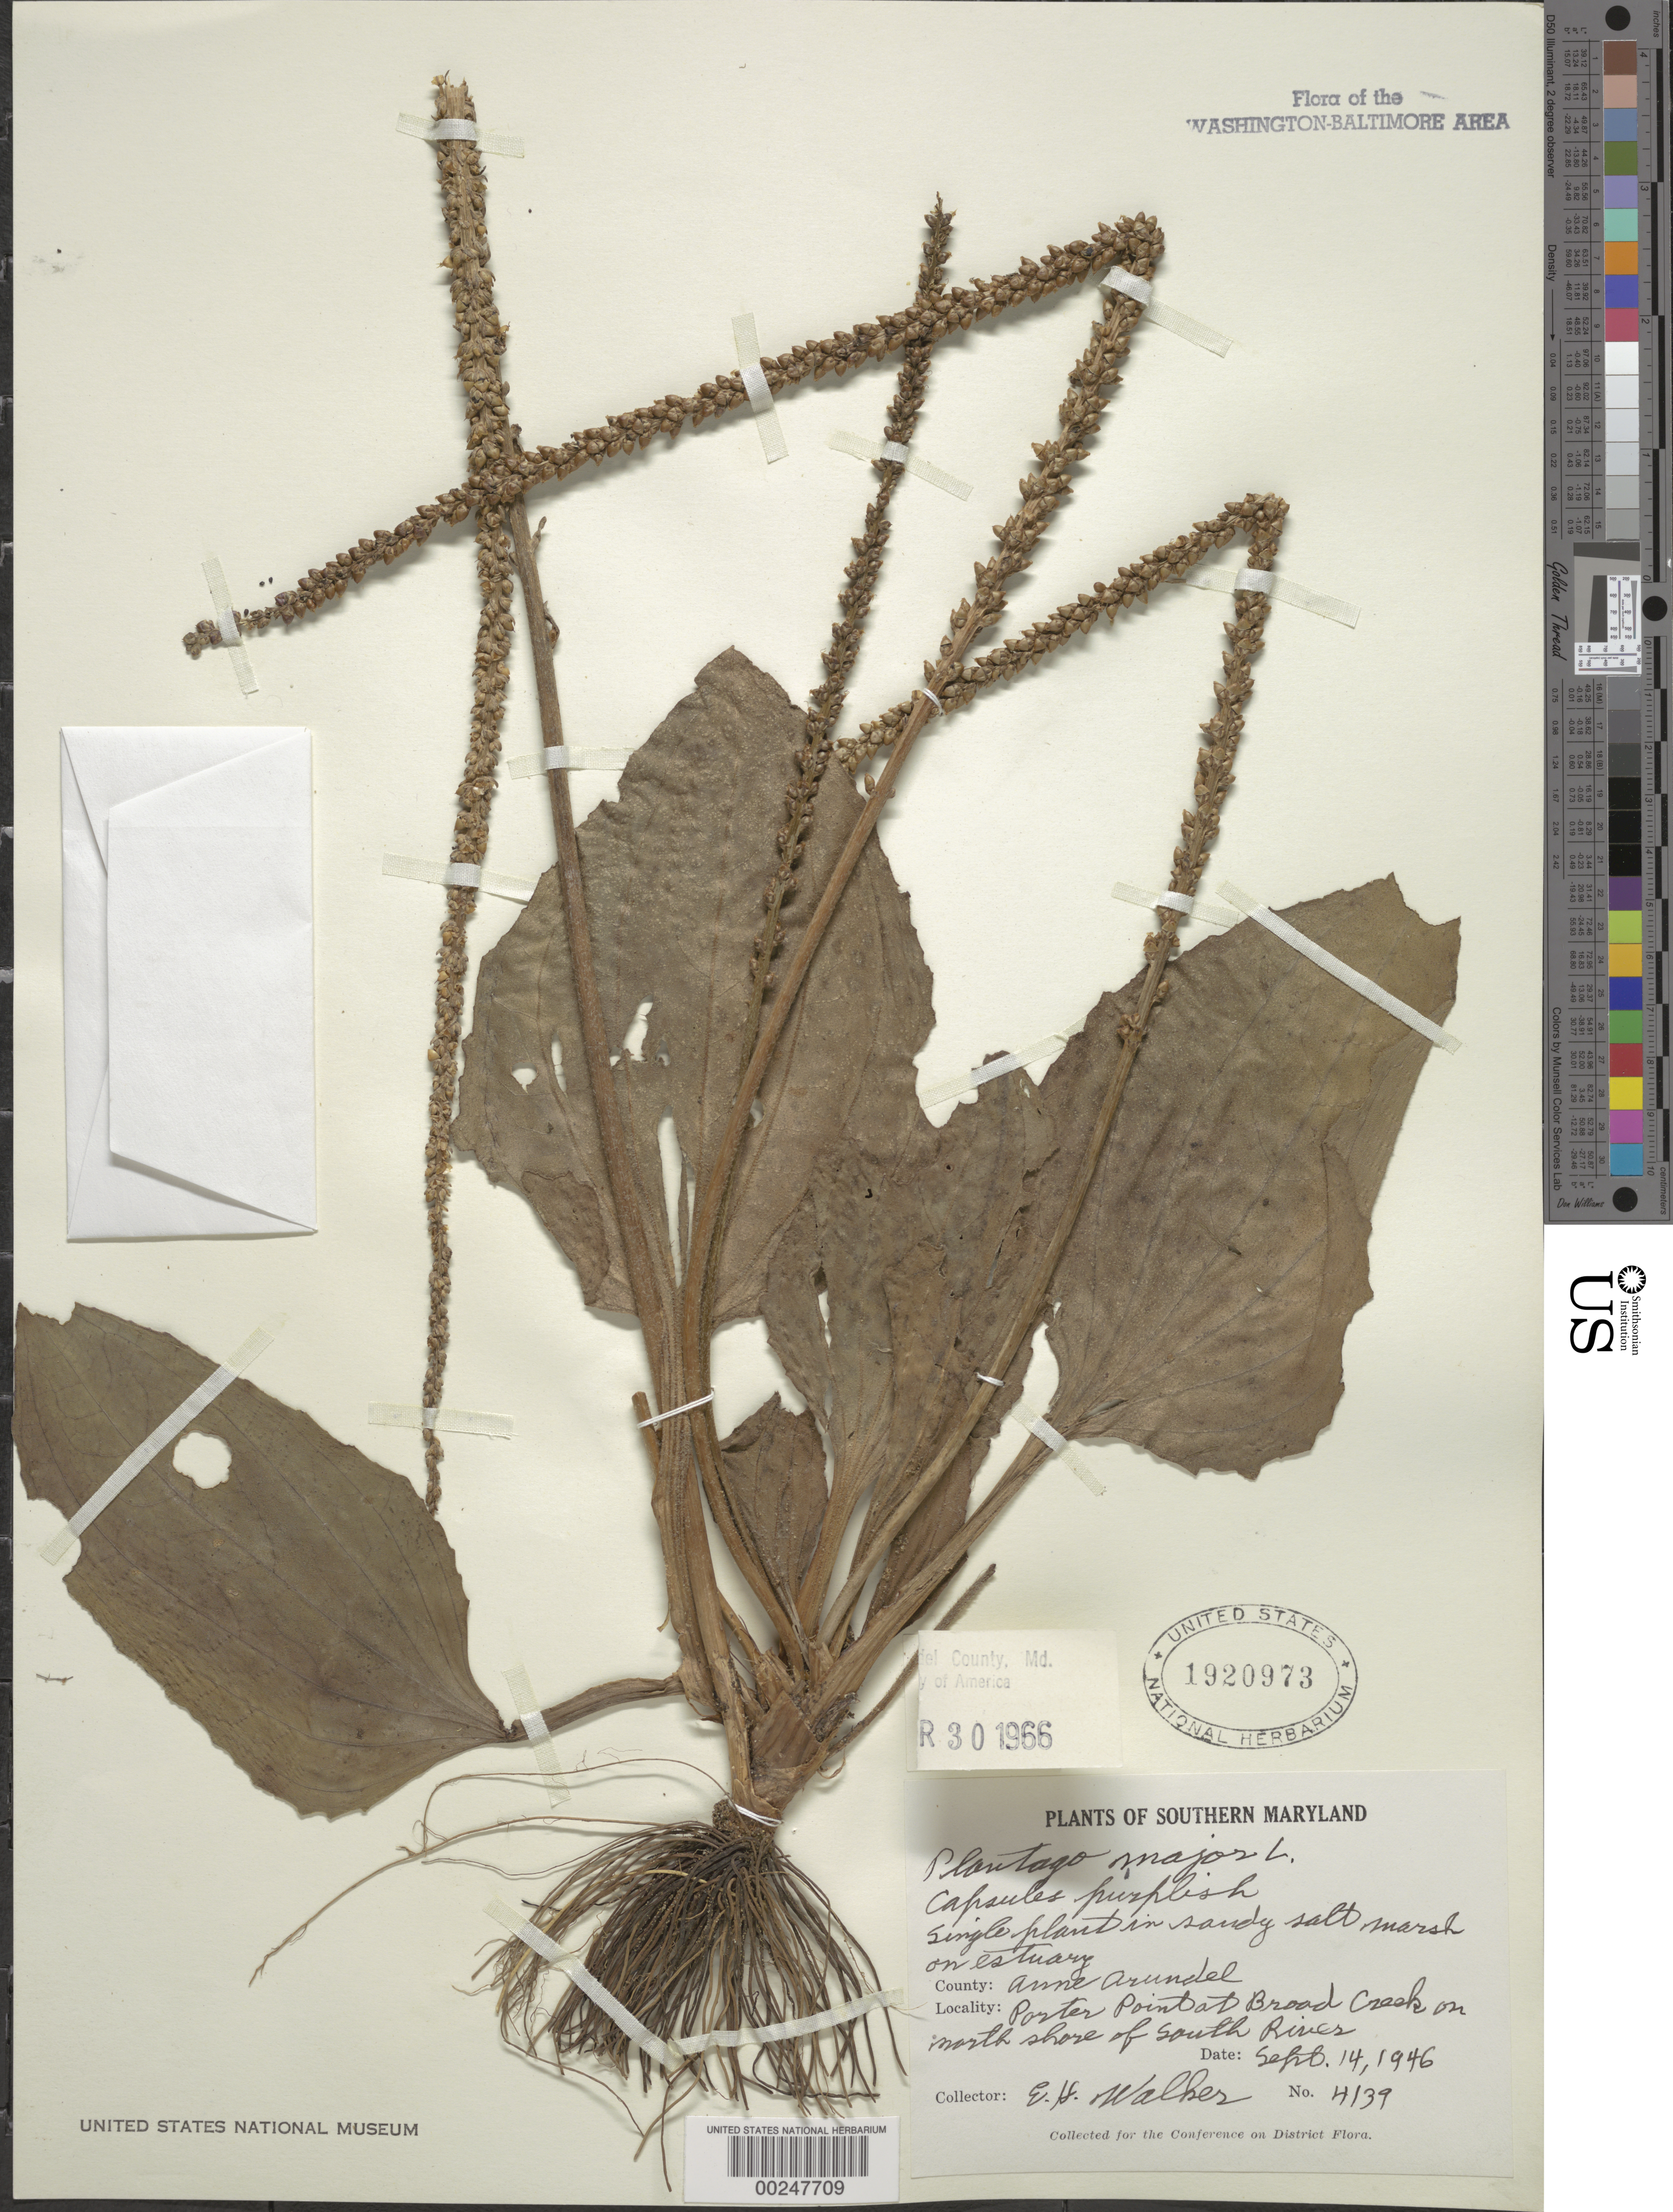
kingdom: Plantae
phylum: Tracheophyta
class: Magnoliopsida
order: Lamiales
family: Plantaginaceae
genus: Plantago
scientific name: Plantago major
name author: L.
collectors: E. H. Walker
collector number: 4139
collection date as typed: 14 Sep 1946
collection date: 1946-09-14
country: United States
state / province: Maryland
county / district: Anne Arundel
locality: Porter Point at Broad Creek, N shore of south River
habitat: In shady salt marsh on esturary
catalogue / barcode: US 1920973